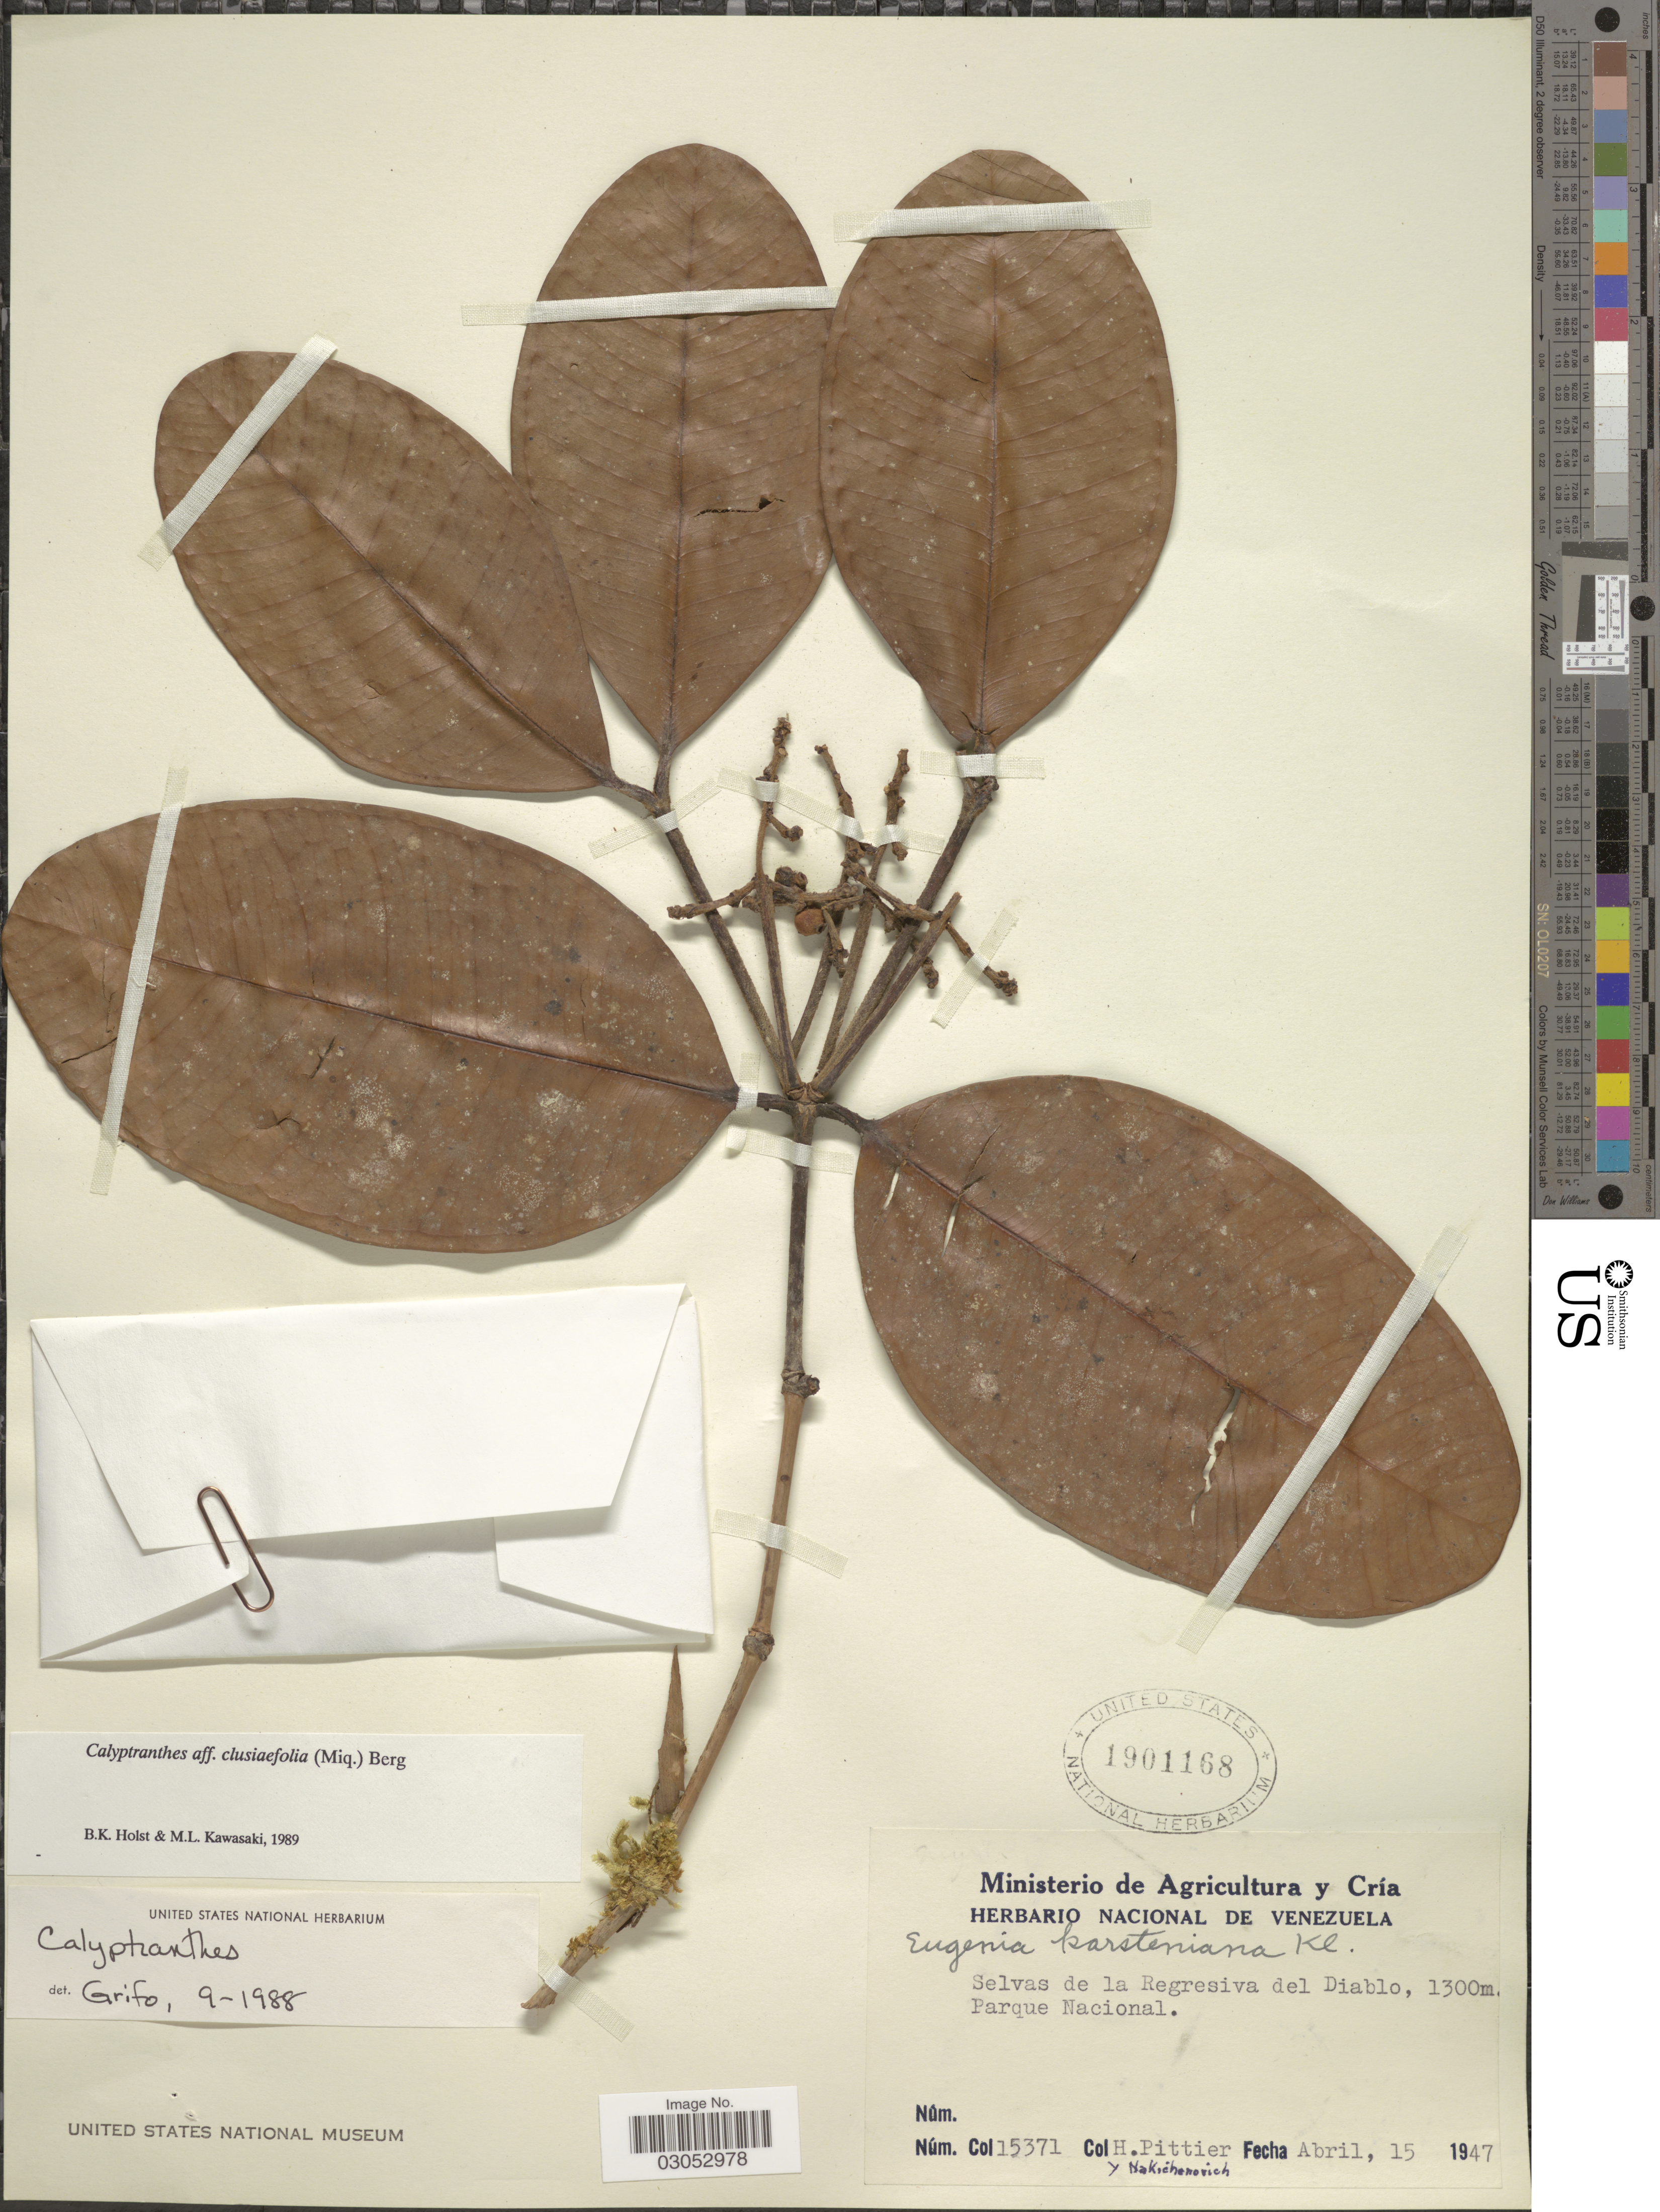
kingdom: Plantae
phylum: Tracheophyta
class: Magnoliopsida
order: Myrtales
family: Myrtaceae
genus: Myrcia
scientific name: Myrcia neoclusiifolia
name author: A.R. Lourenço & E. Lucas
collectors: H. F. Pittier & Nakichenovich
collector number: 15371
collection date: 1947-04-15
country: Venezuela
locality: Selvas de la Regresiva del Diablo, Parque Nacional.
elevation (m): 1300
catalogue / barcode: US 1901168